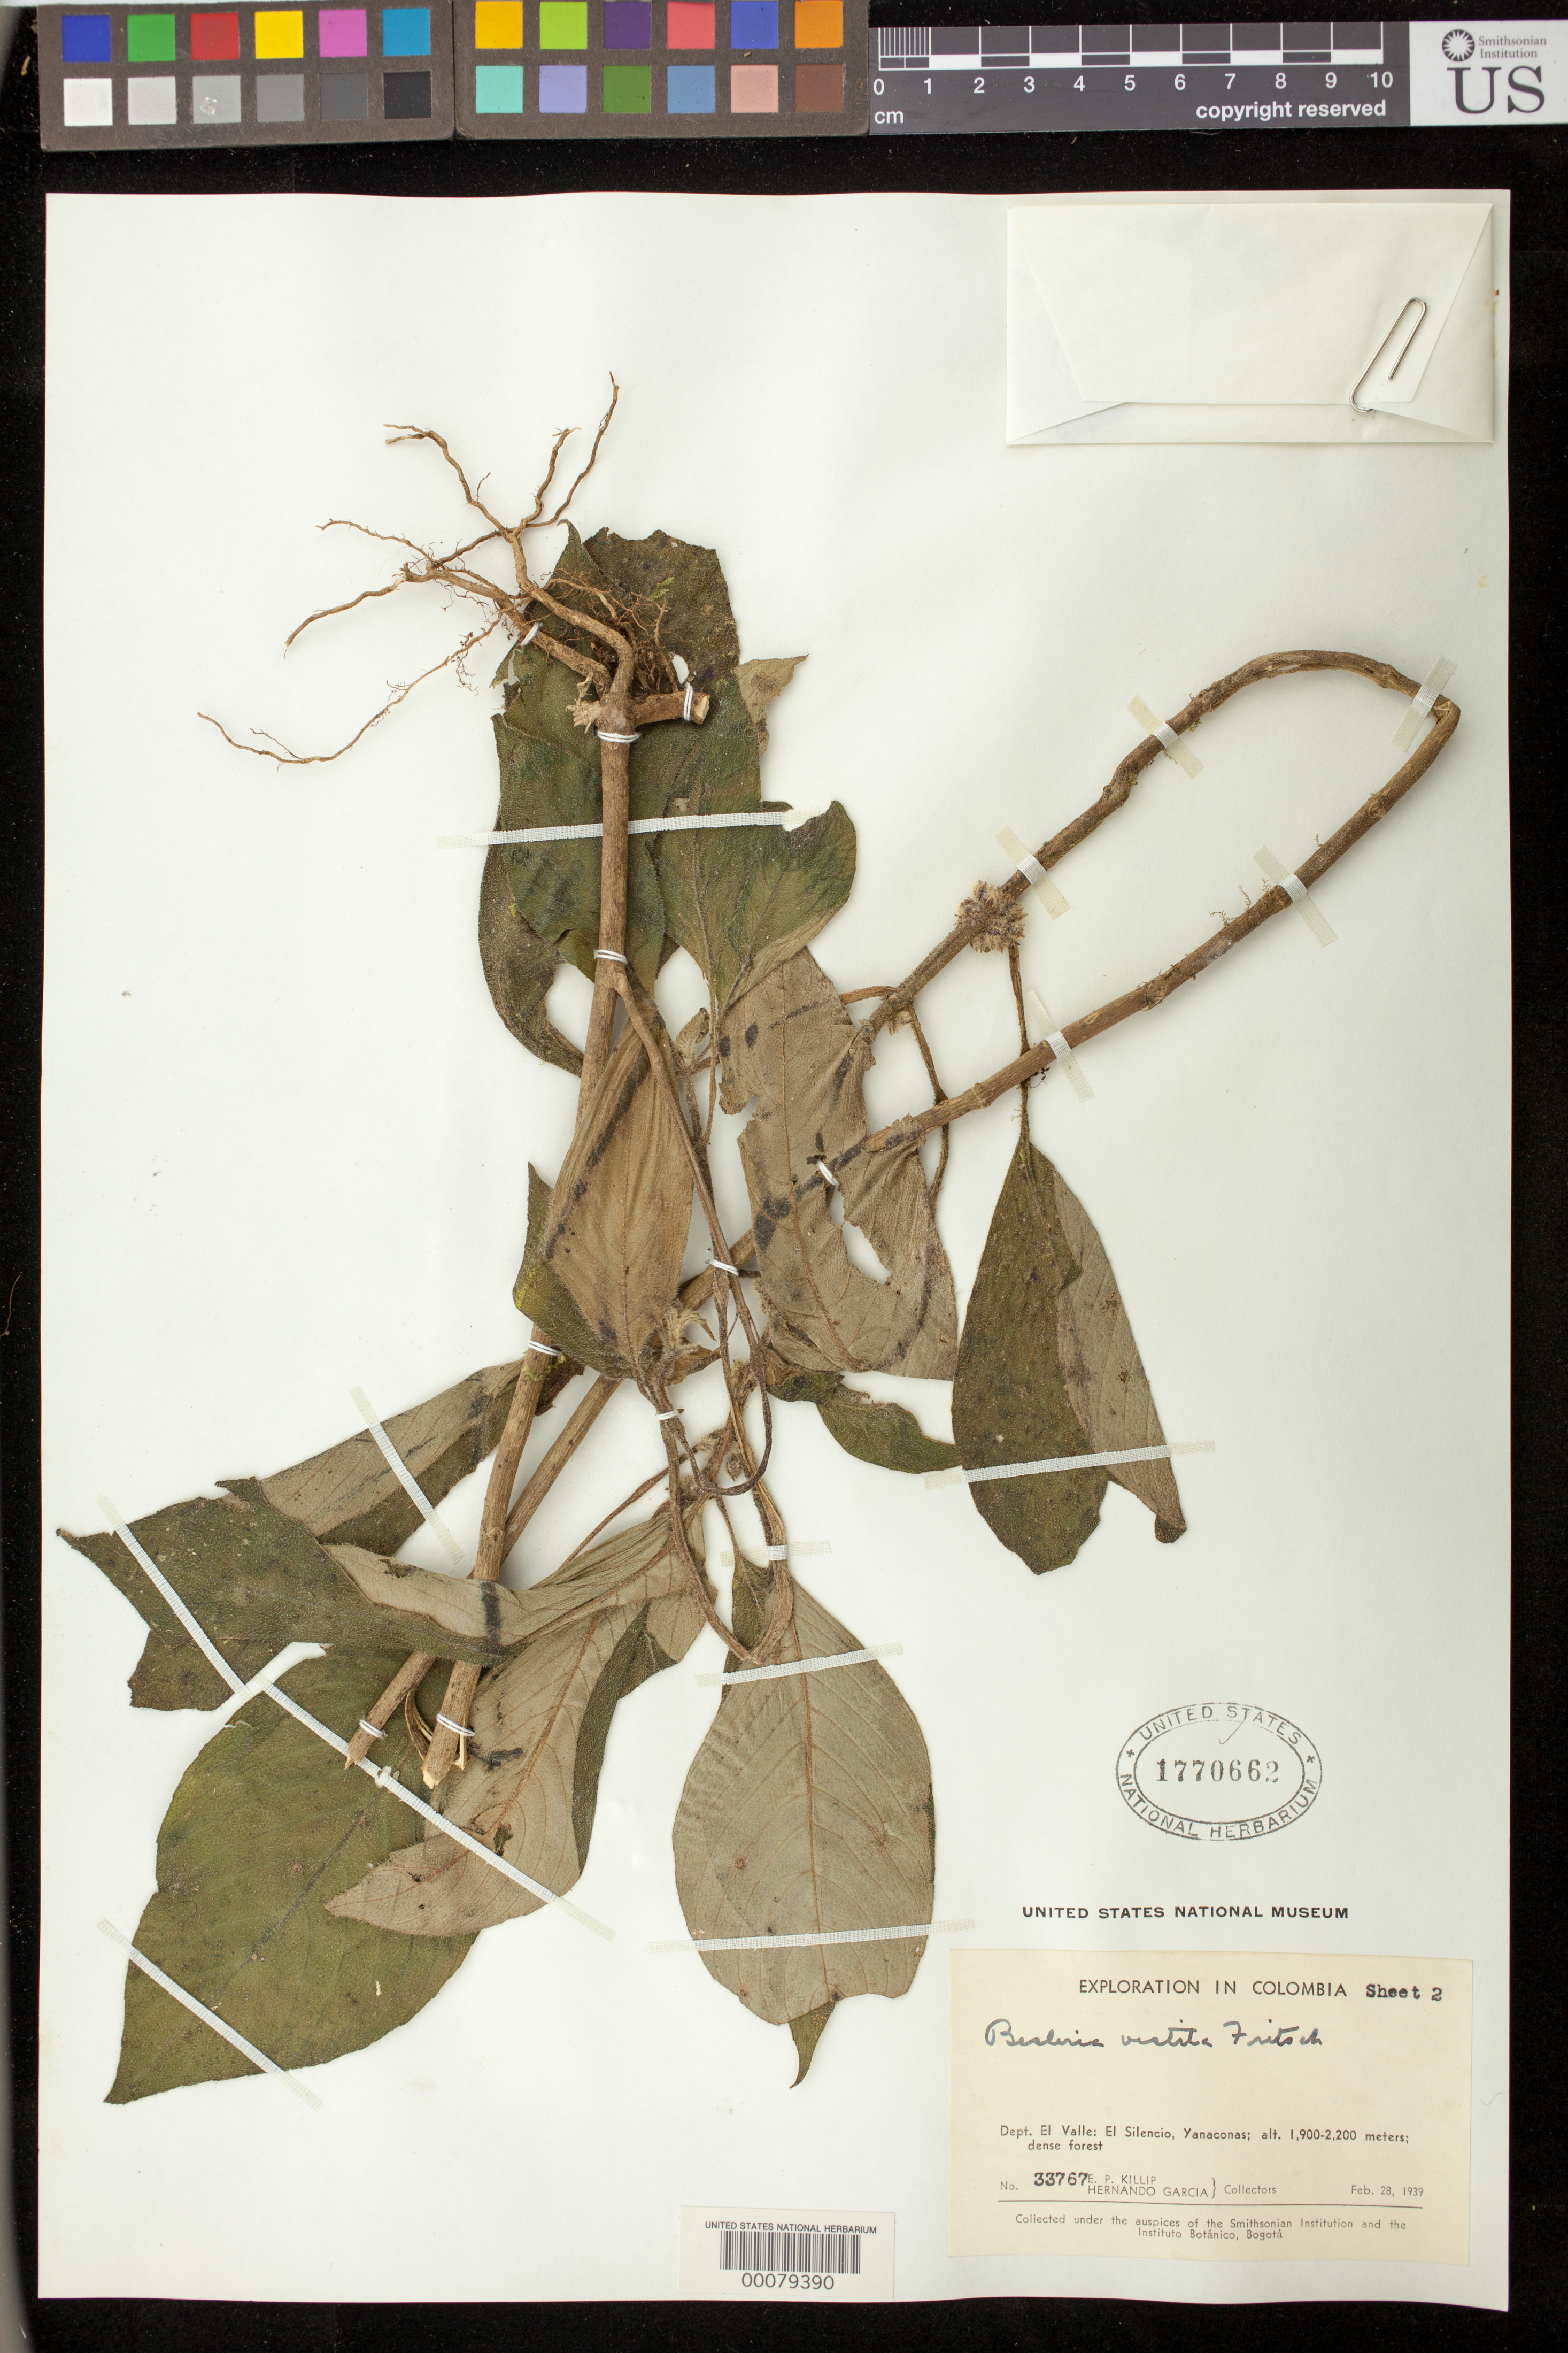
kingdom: Plantae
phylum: Tracheophyta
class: Magnoliopsida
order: Lamiales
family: Gesneriaceae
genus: Besleria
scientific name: Besleria vestita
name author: Fritsch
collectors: E. P. Killip & H. Garcia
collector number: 33767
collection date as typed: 28 Feb 1939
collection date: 1939-02-28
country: Colombia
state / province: Valle del Cauca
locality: El Silencio, Yanaconas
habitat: Dense forest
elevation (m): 1900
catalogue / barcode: US 1770662